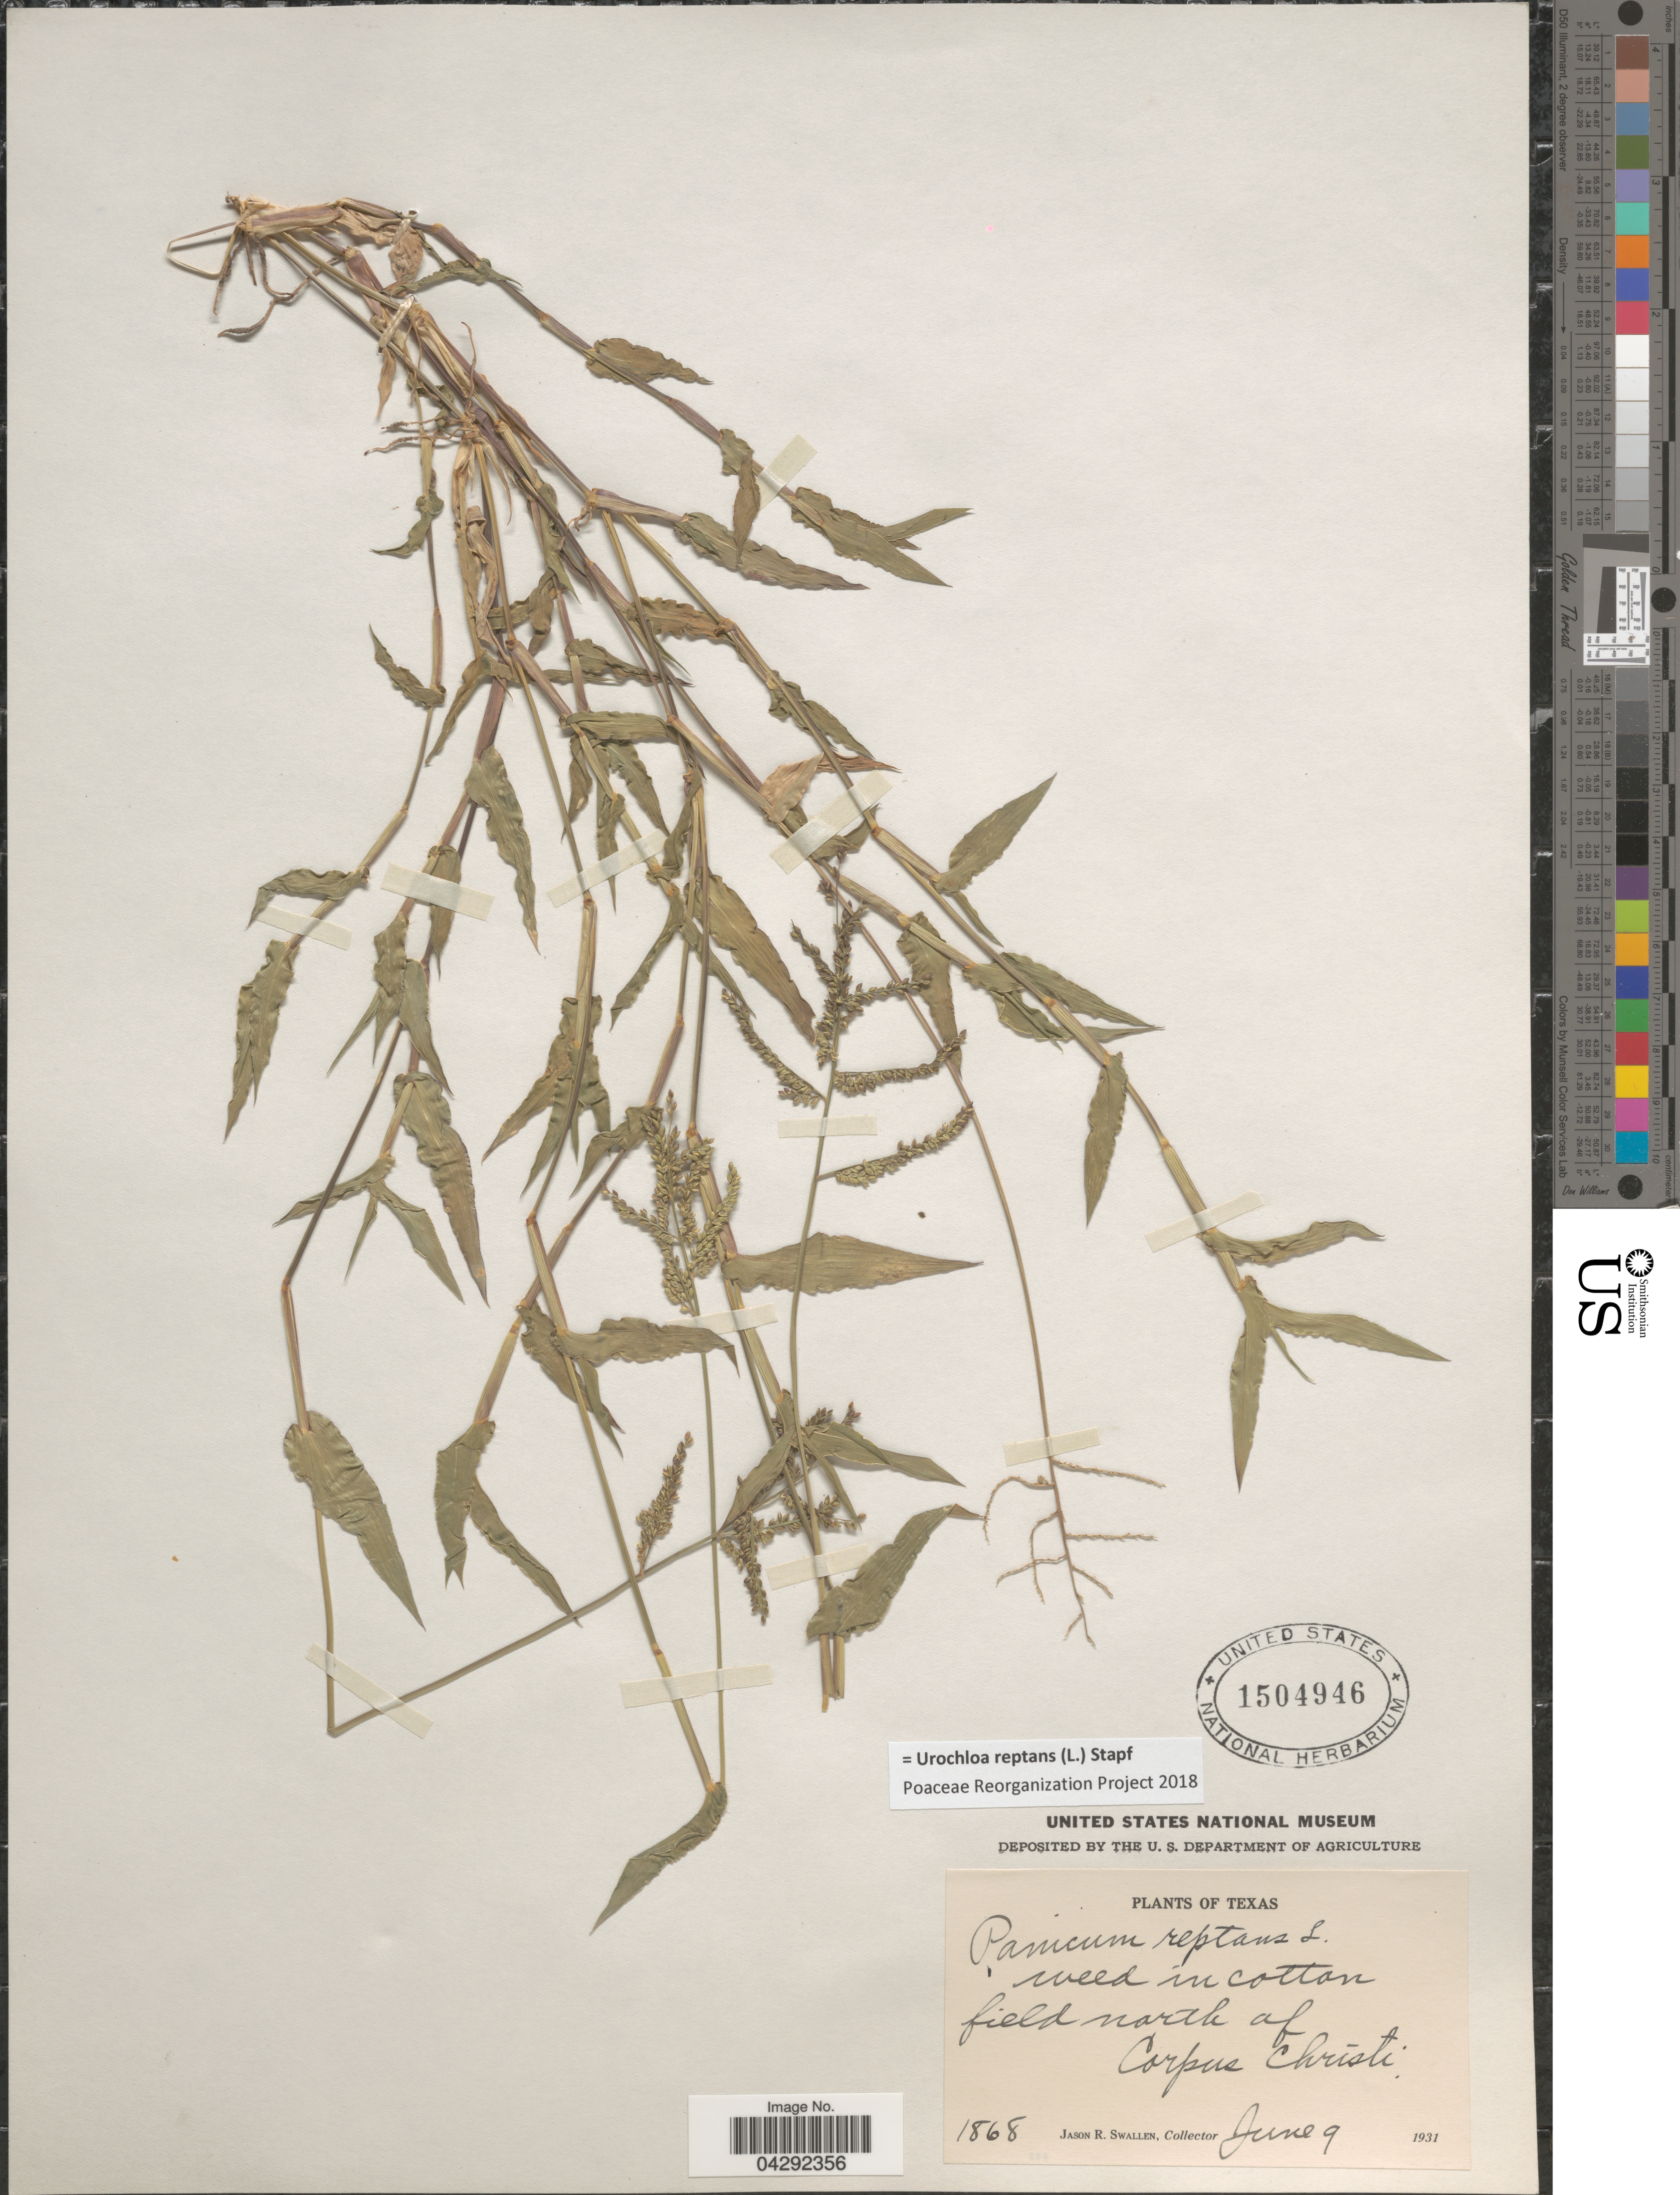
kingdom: Plantae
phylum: Tracheophyta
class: Liliopsida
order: Poales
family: Poaceae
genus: Urochloa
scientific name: Urochloa reptans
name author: (L.) Stapf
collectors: J. R. Swallen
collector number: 1868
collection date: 1931-06-09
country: United States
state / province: Texas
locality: Weed in cotton field north of Corpus Christi.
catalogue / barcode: US 1504946